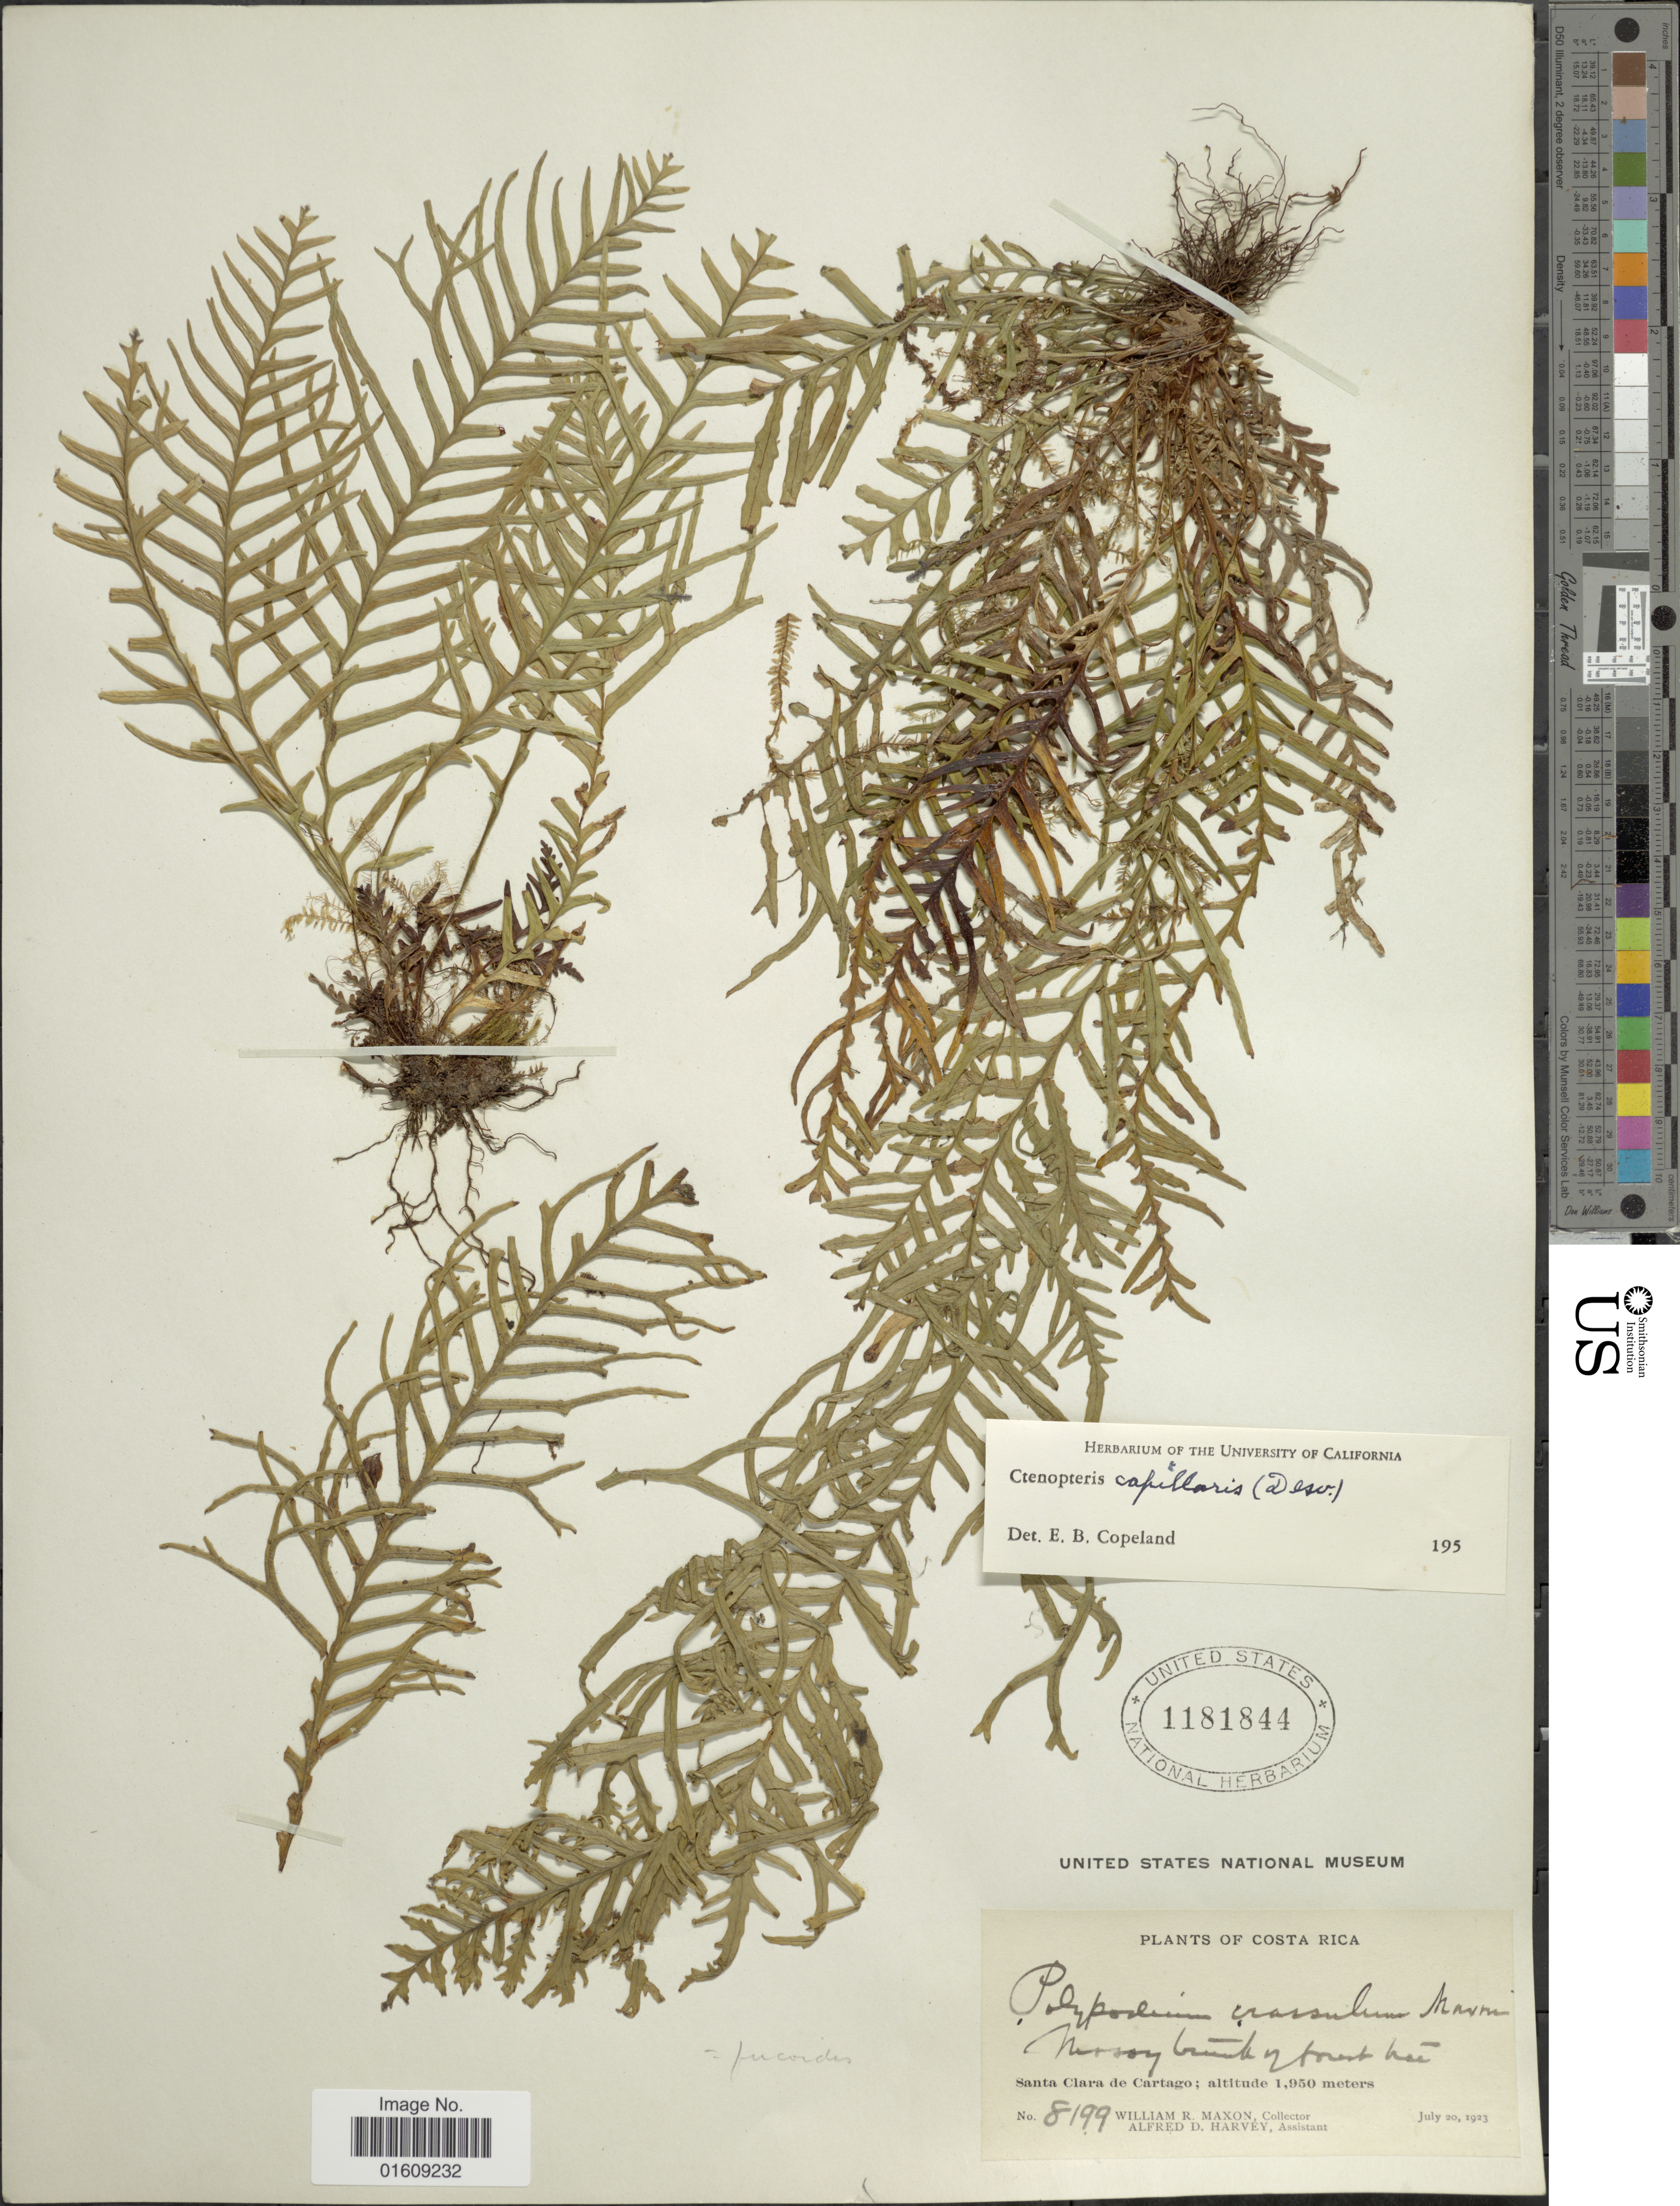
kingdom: Plantae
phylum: Tracheophyta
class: Polypodiopsida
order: Polypodiales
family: Polypodiaceae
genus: Ceradenia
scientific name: Ceradenia fucoides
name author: (Christ) L.E. Bishop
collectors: W. R. Maxon & A. D. Harvey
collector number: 8199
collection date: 1923-07-20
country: Costa Rica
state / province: Cartago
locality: Costa Rica, Santa Clara da Cartago.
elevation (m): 1950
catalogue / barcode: US 1181844